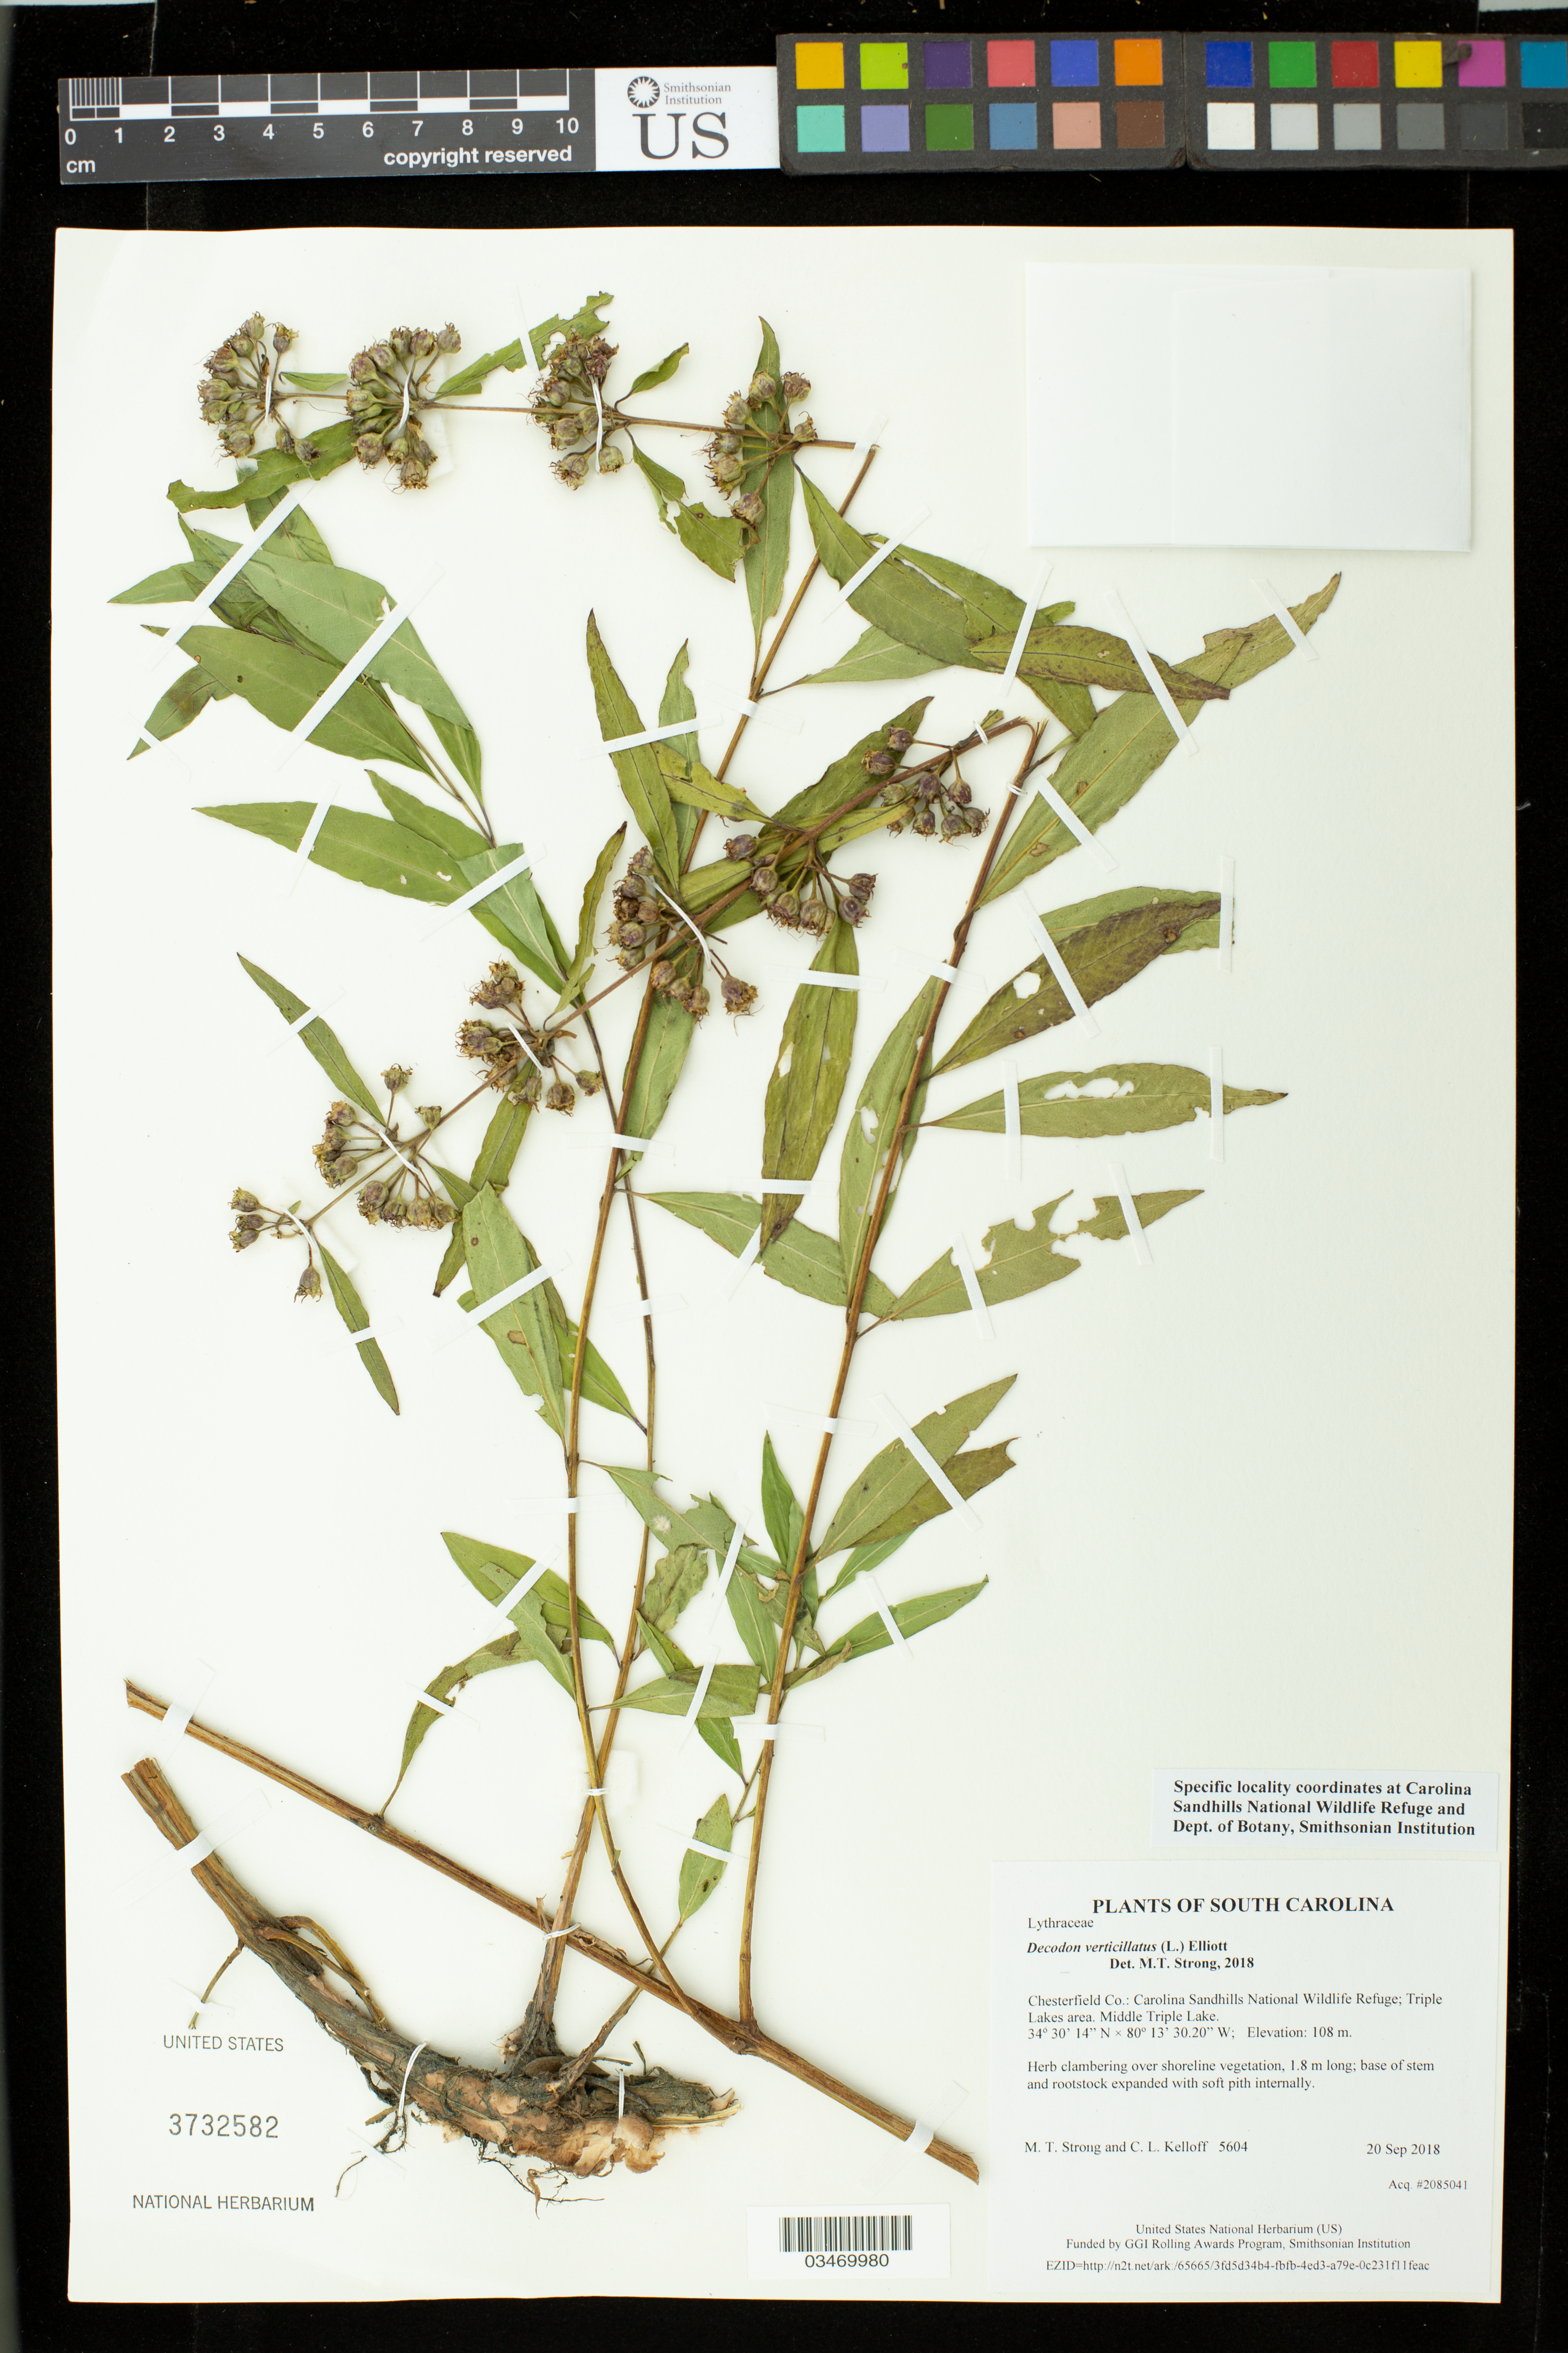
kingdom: Plantae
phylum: Tracheophyta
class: Magnoliopsida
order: Myrtales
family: Lythraceae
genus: Decodon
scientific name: Decodon verticillatus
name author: (L.) Elliott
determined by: Strong, M. T., (US), Smithsonian Institution - National Museum of Natural History (UNITED STATES)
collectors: M. T. Strong & C. L. Kelloff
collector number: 5604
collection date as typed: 20 Sep 2018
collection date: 2018-09-20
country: United States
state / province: South Carolina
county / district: Chesterfield Co.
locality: Carolina Sandhills National Wildlife Refuge; Triple Lakes area. Middle Triple Lake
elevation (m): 108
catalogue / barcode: US 3732582